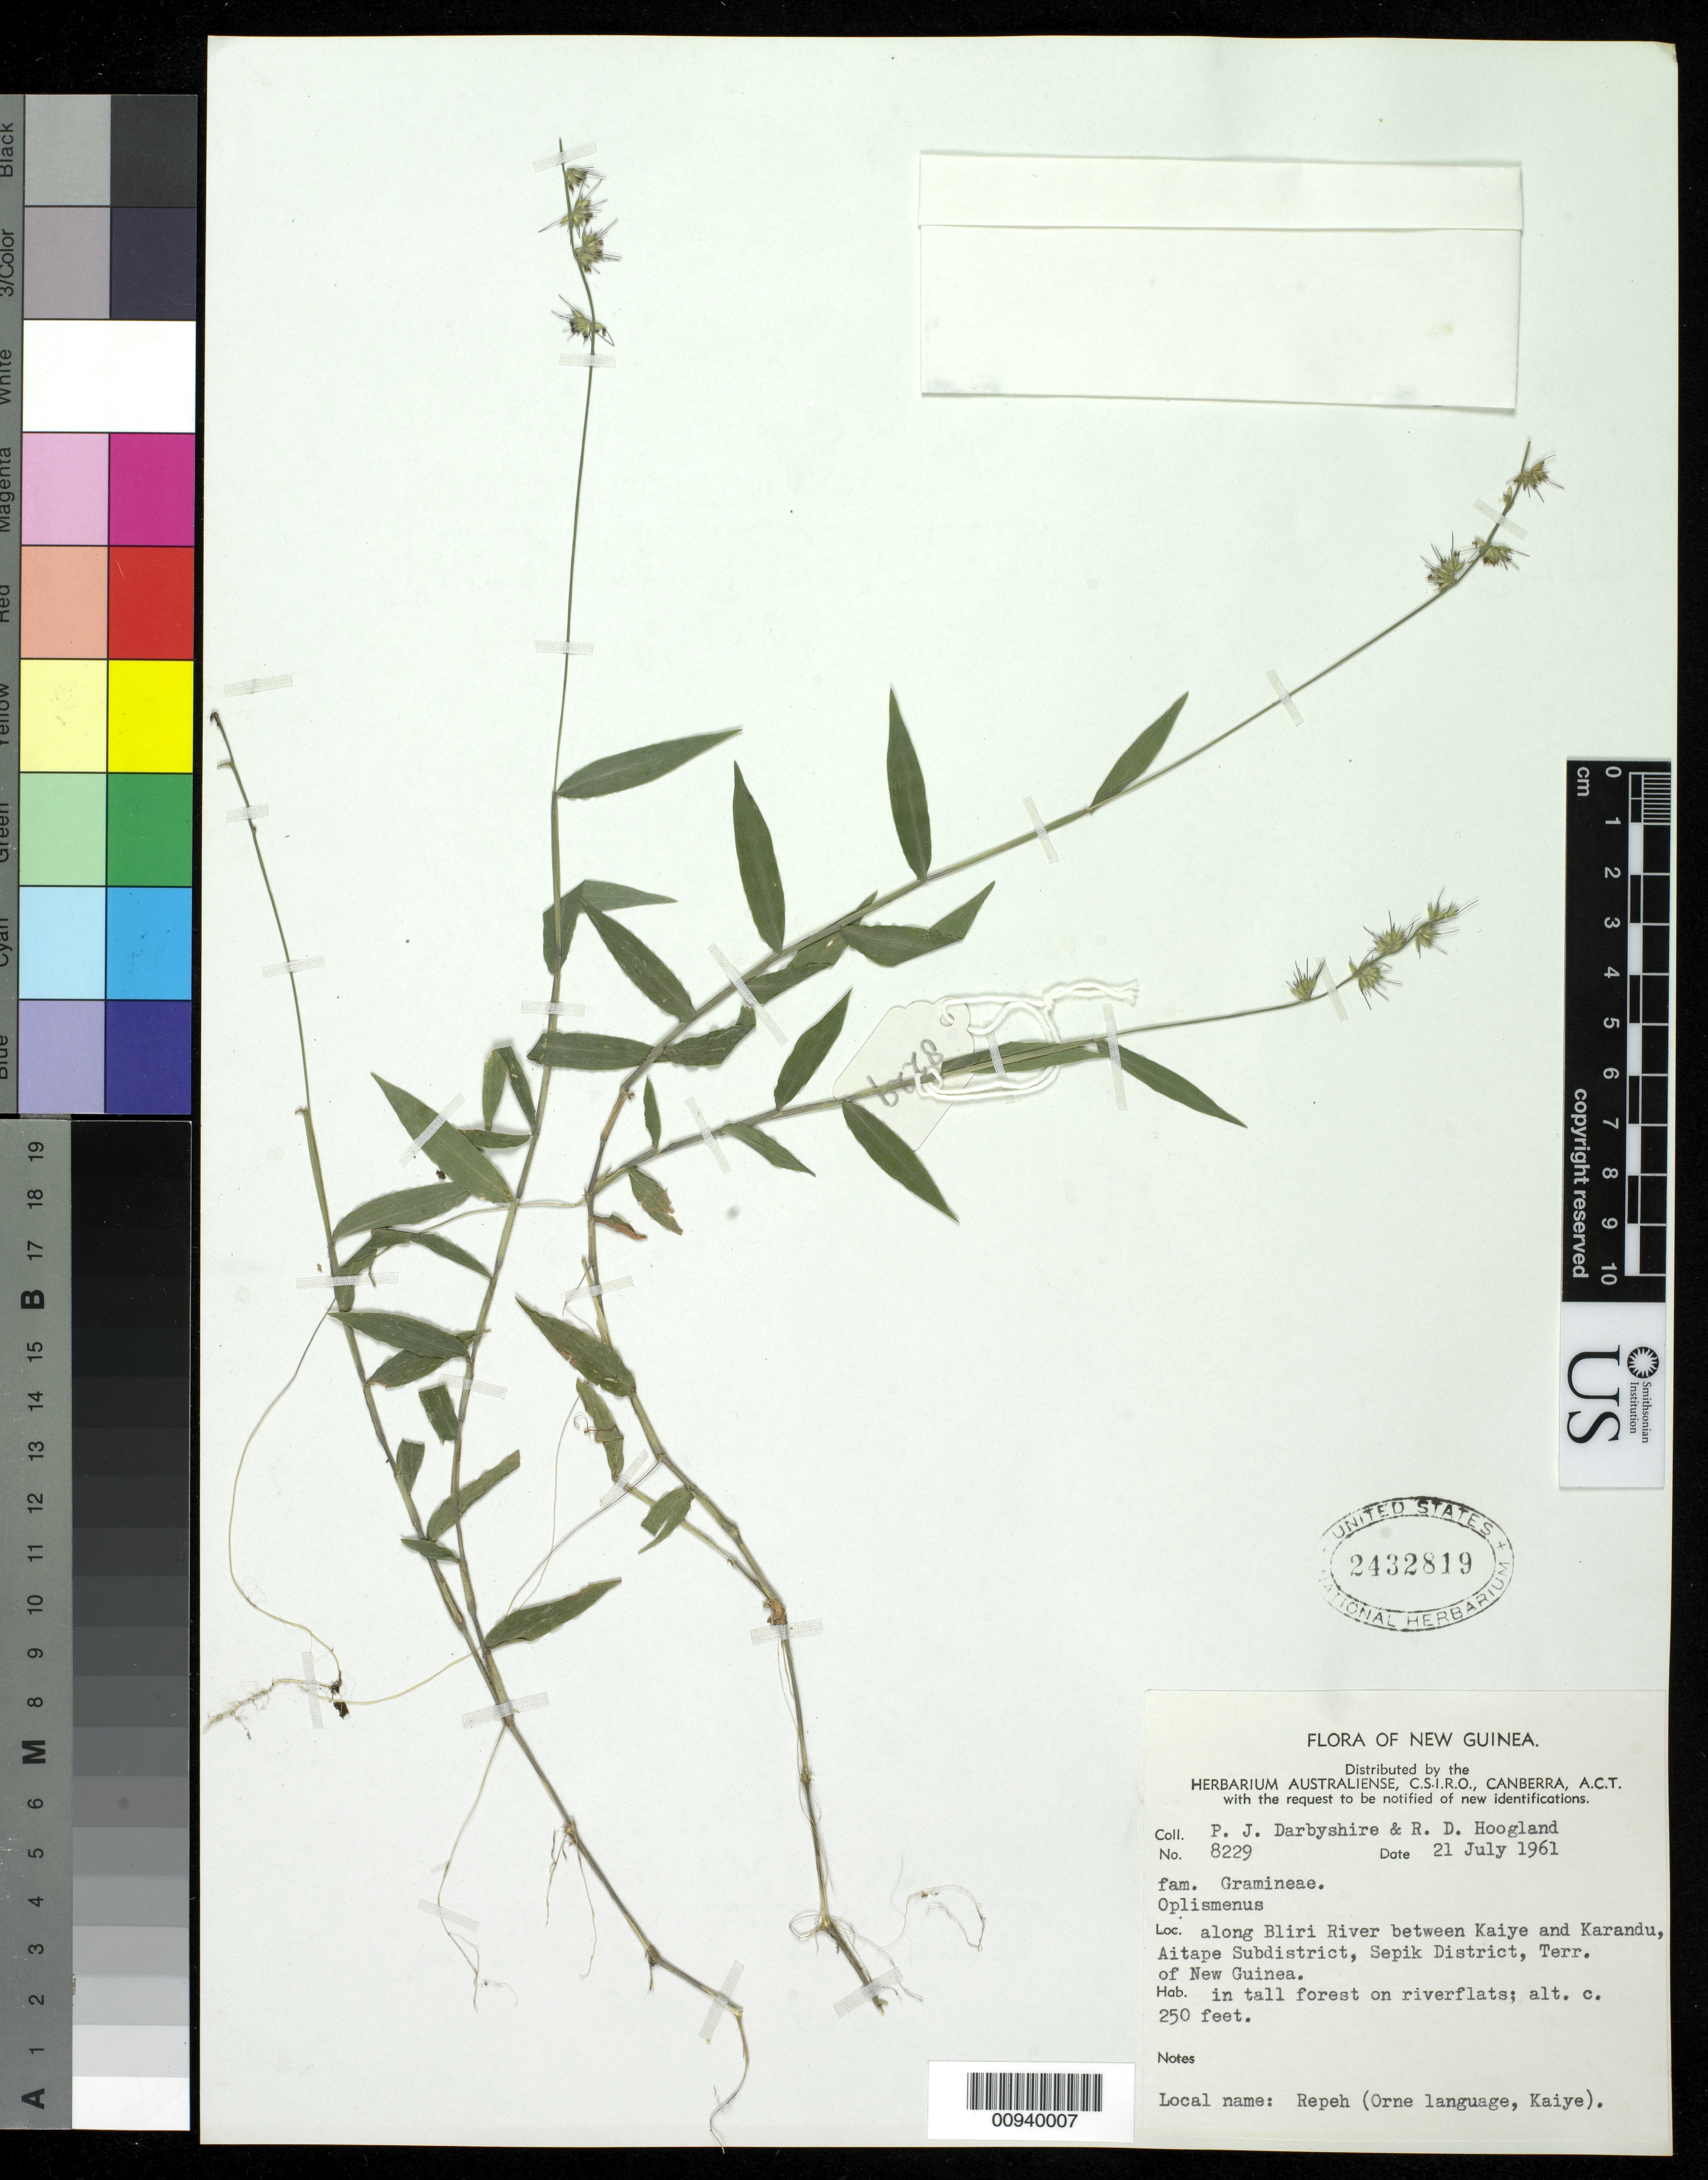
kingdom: Plantae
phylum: Tracheophyta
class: Liliopsida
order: Poales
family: Poaceae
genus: Oplismenus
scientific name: Oplismenus sp.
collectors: P. Darbyshire & R. D. Hoogland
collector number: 8229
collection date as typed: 21 Jul 1961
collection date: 1961-07-21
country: Papua New Guinea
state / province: Sandaun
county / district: Aitape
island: New Guinea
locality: along Bliri River between Kaiye and Karundu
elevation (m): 76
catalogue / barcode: US 2432819